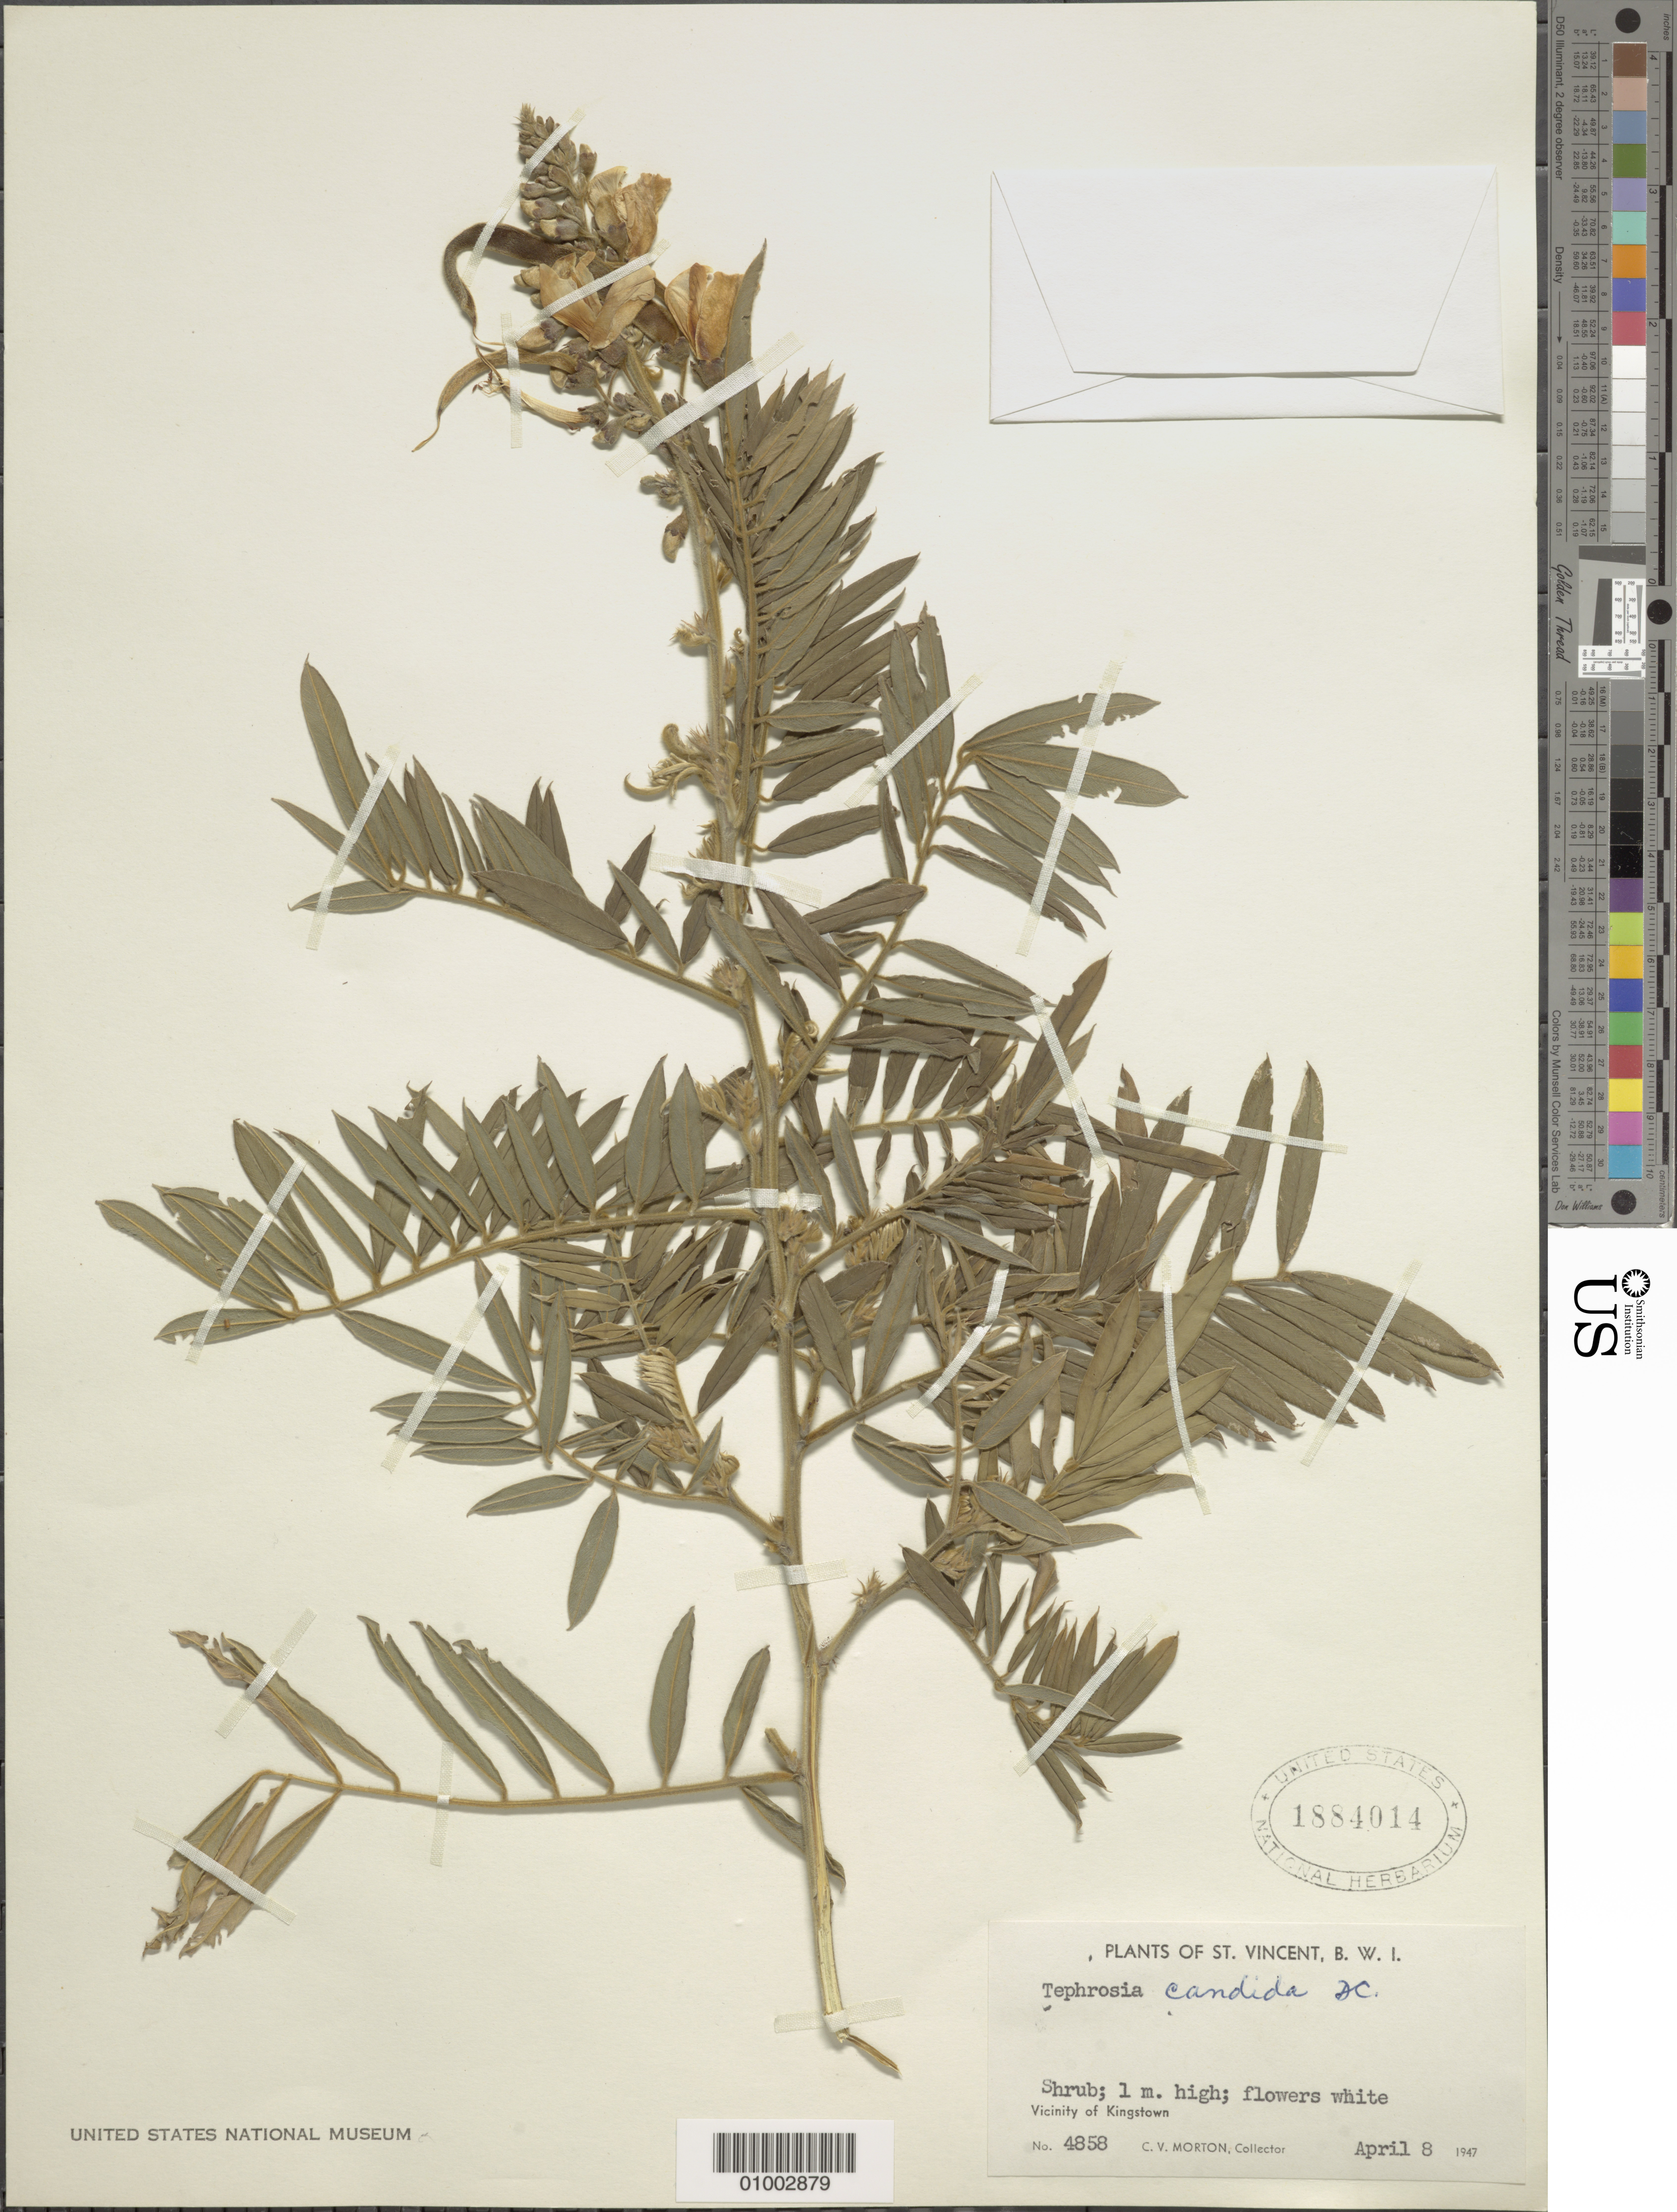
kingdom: Plantae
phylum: Tracheophyta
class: Magnoliopsida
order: Fabales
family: Fabaceae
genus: Tephrosia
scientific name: Tephrosia candida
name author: DC.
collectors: C. V. Morton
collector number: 4858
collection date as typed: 08 Apr 1947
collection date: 1947-04-08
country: St. Vincent - Grenadines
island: St. Vincent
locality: Vicinity of Kingstown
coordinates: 0 N, 0 E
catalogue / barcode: US 1884014